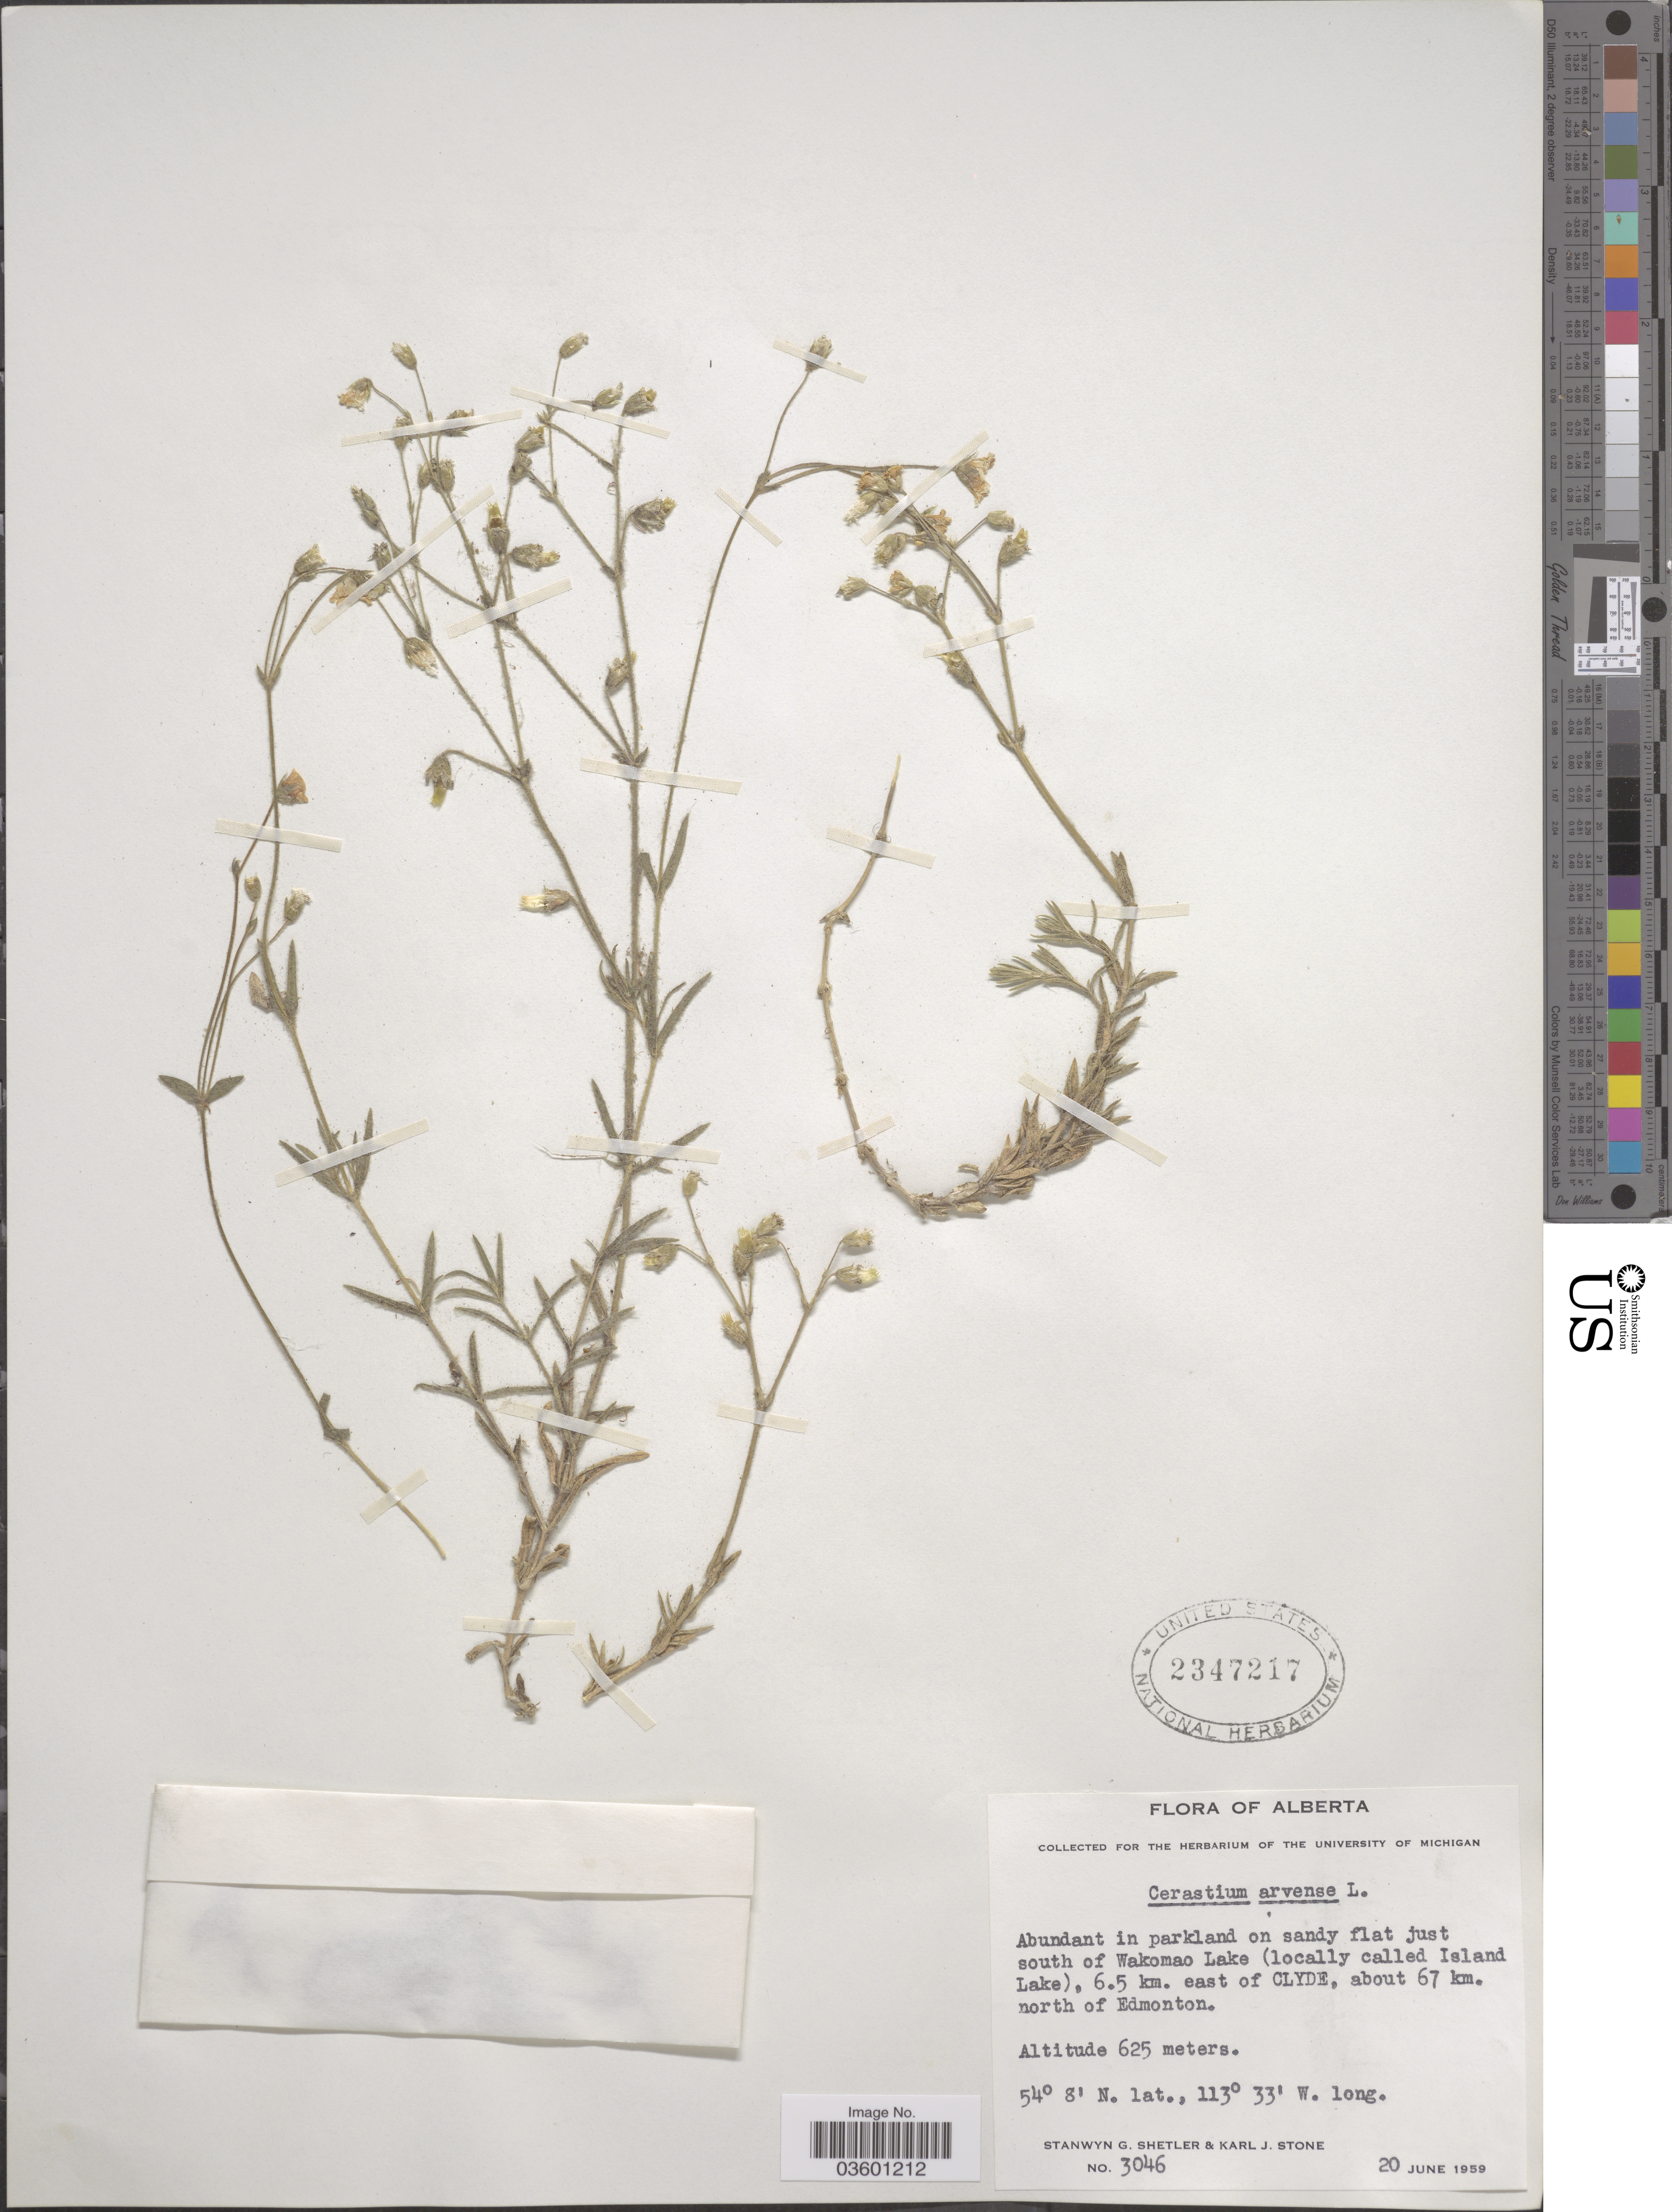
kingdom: Plantae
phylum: Tracheophyta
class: Magnoliopsida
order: Caryophyllales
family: Caryophyllaceae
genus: Cerastium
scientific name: Cerastium arvense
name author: L.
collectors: S. Shetler & K. J. Stone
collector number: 3046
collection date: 1959-06-20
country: Canada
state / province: Alberta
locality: Just south of Wakomao Lake (locally called Island Lake), 6.5 km. east of Clyde, about 67 km. north of Edmonton.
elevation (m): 625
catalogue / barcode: US 2347217